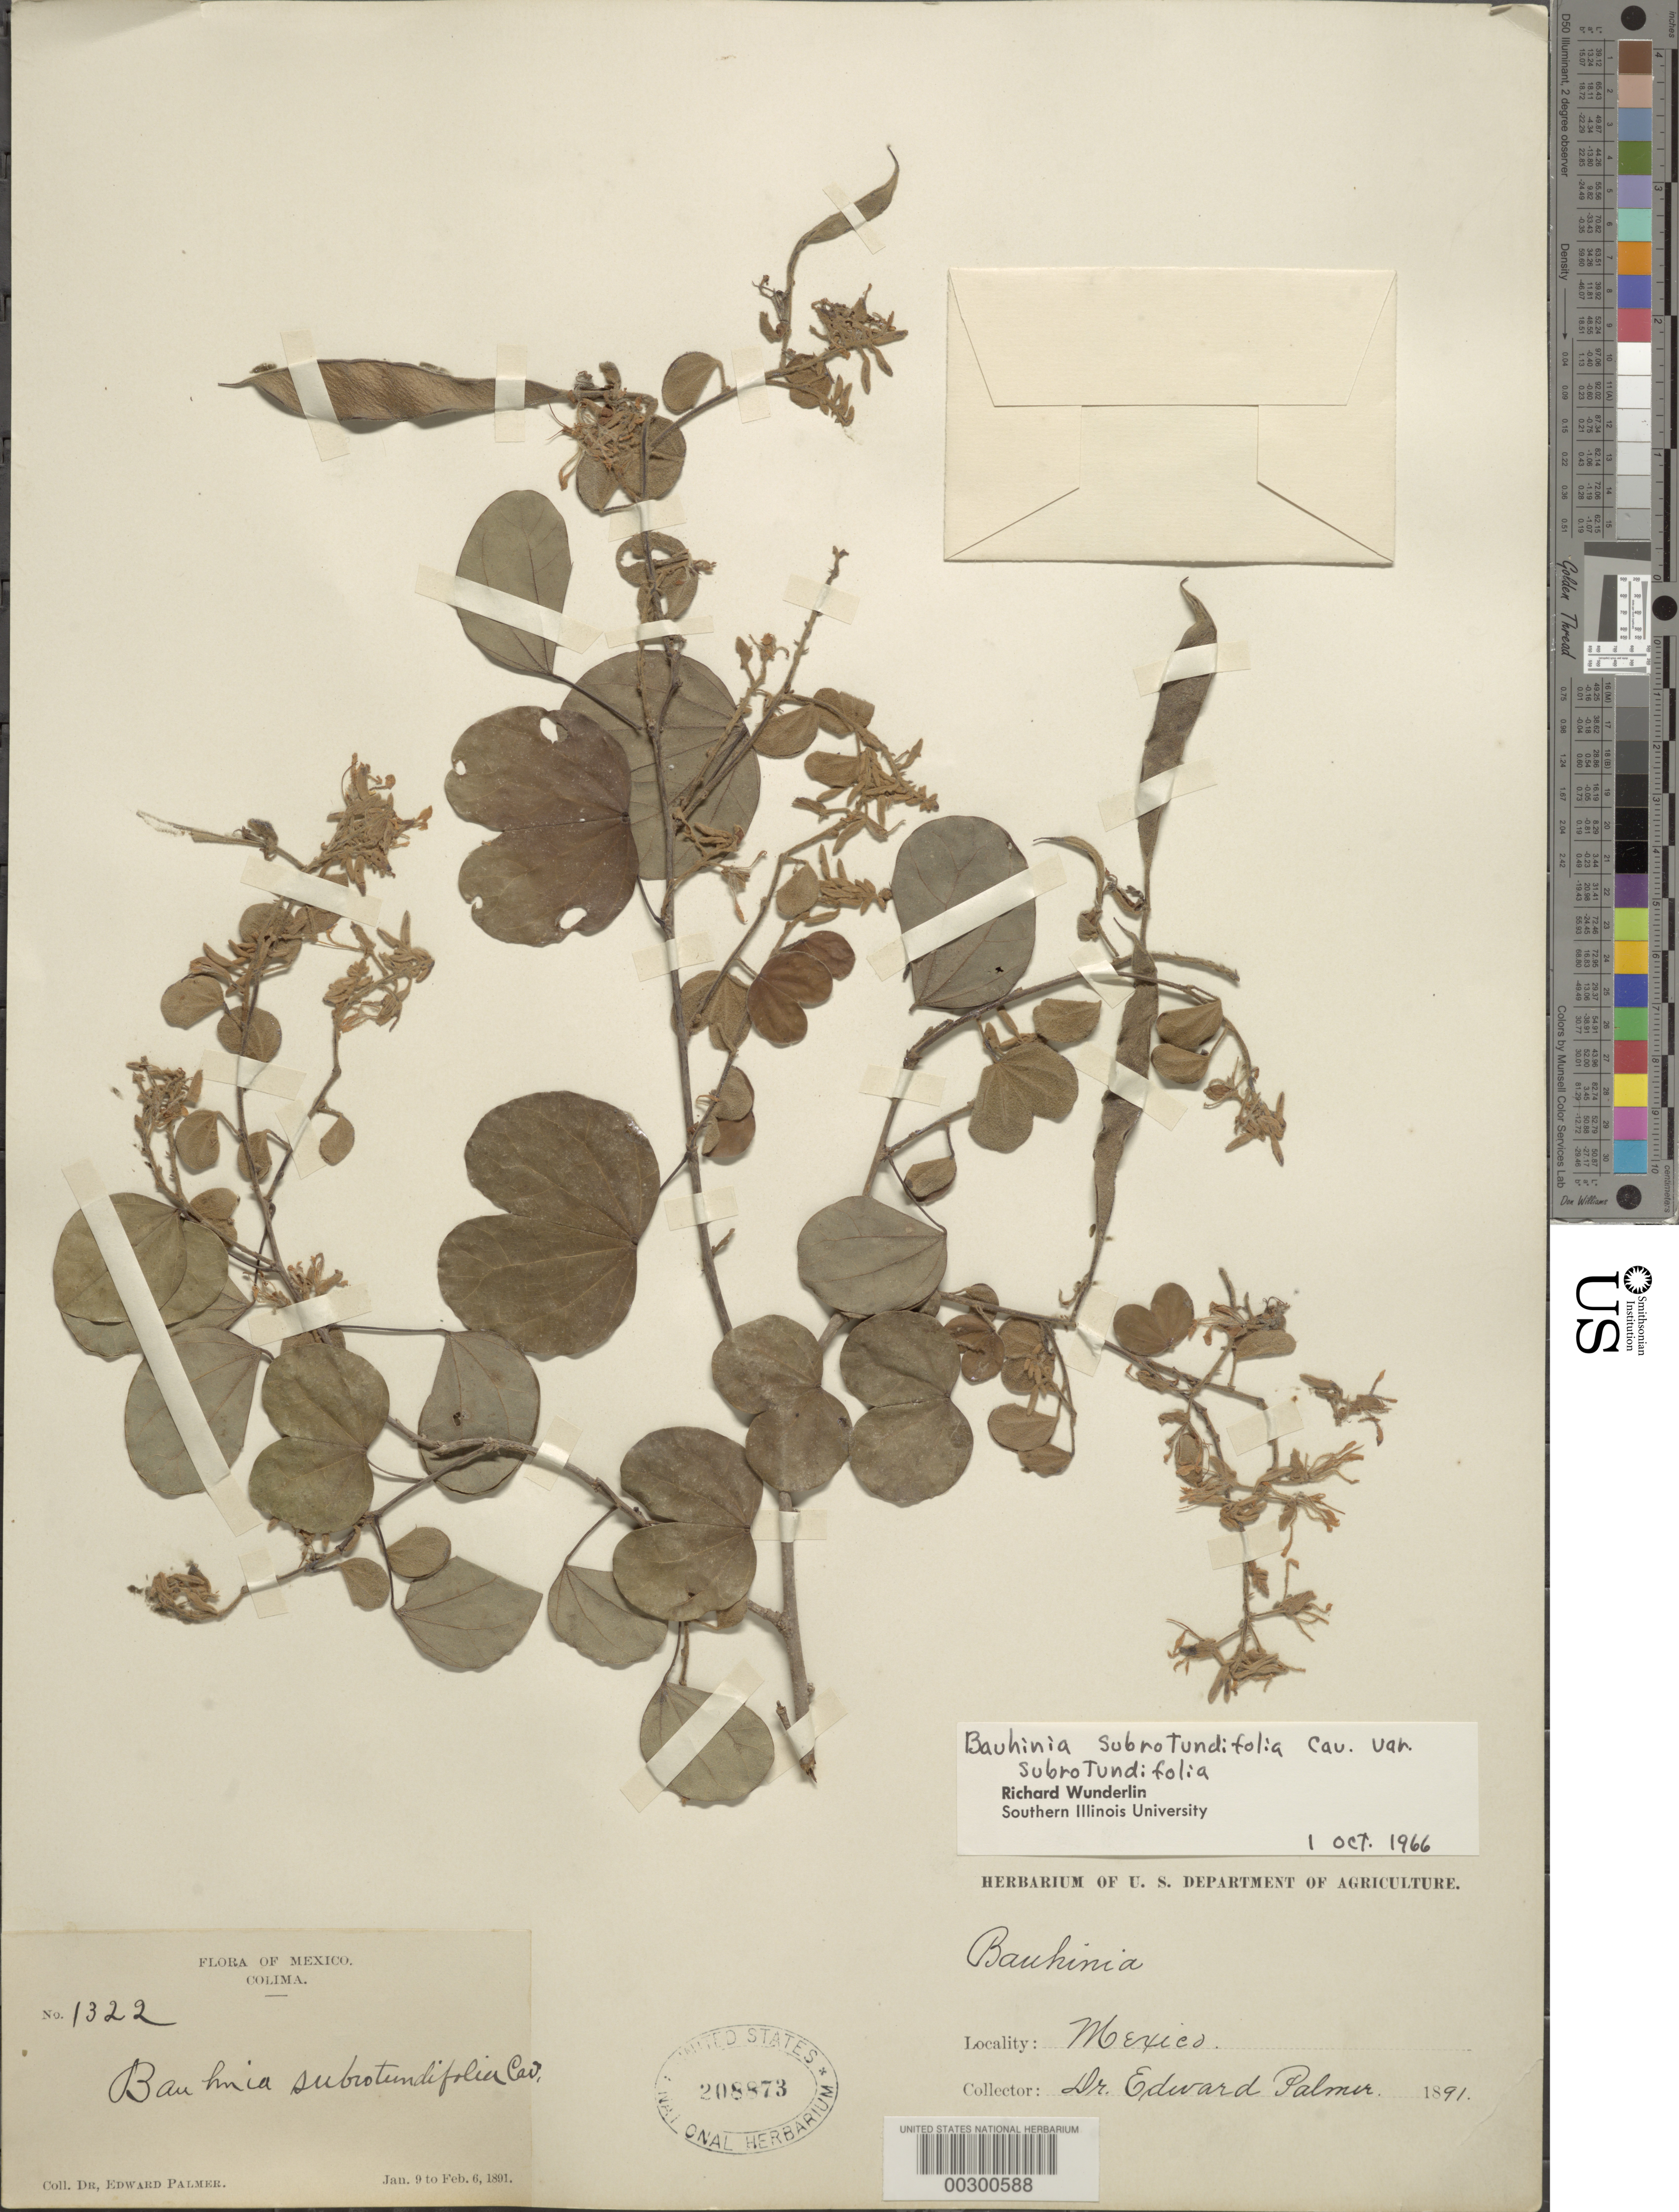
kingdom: Plantae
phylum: Tracheophyta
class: Magnoliopsida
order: Fabales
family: Fabaceae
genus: Bauhinia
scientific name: Bauhinia subrotundifolia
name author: Cav.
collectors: E. Palmer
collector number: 1322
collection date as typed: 09 Jan 1891 to 06 Feb 1891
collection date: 1891-01-09/1891-02-06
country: Mexico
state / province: Colima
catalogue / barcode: US 208873